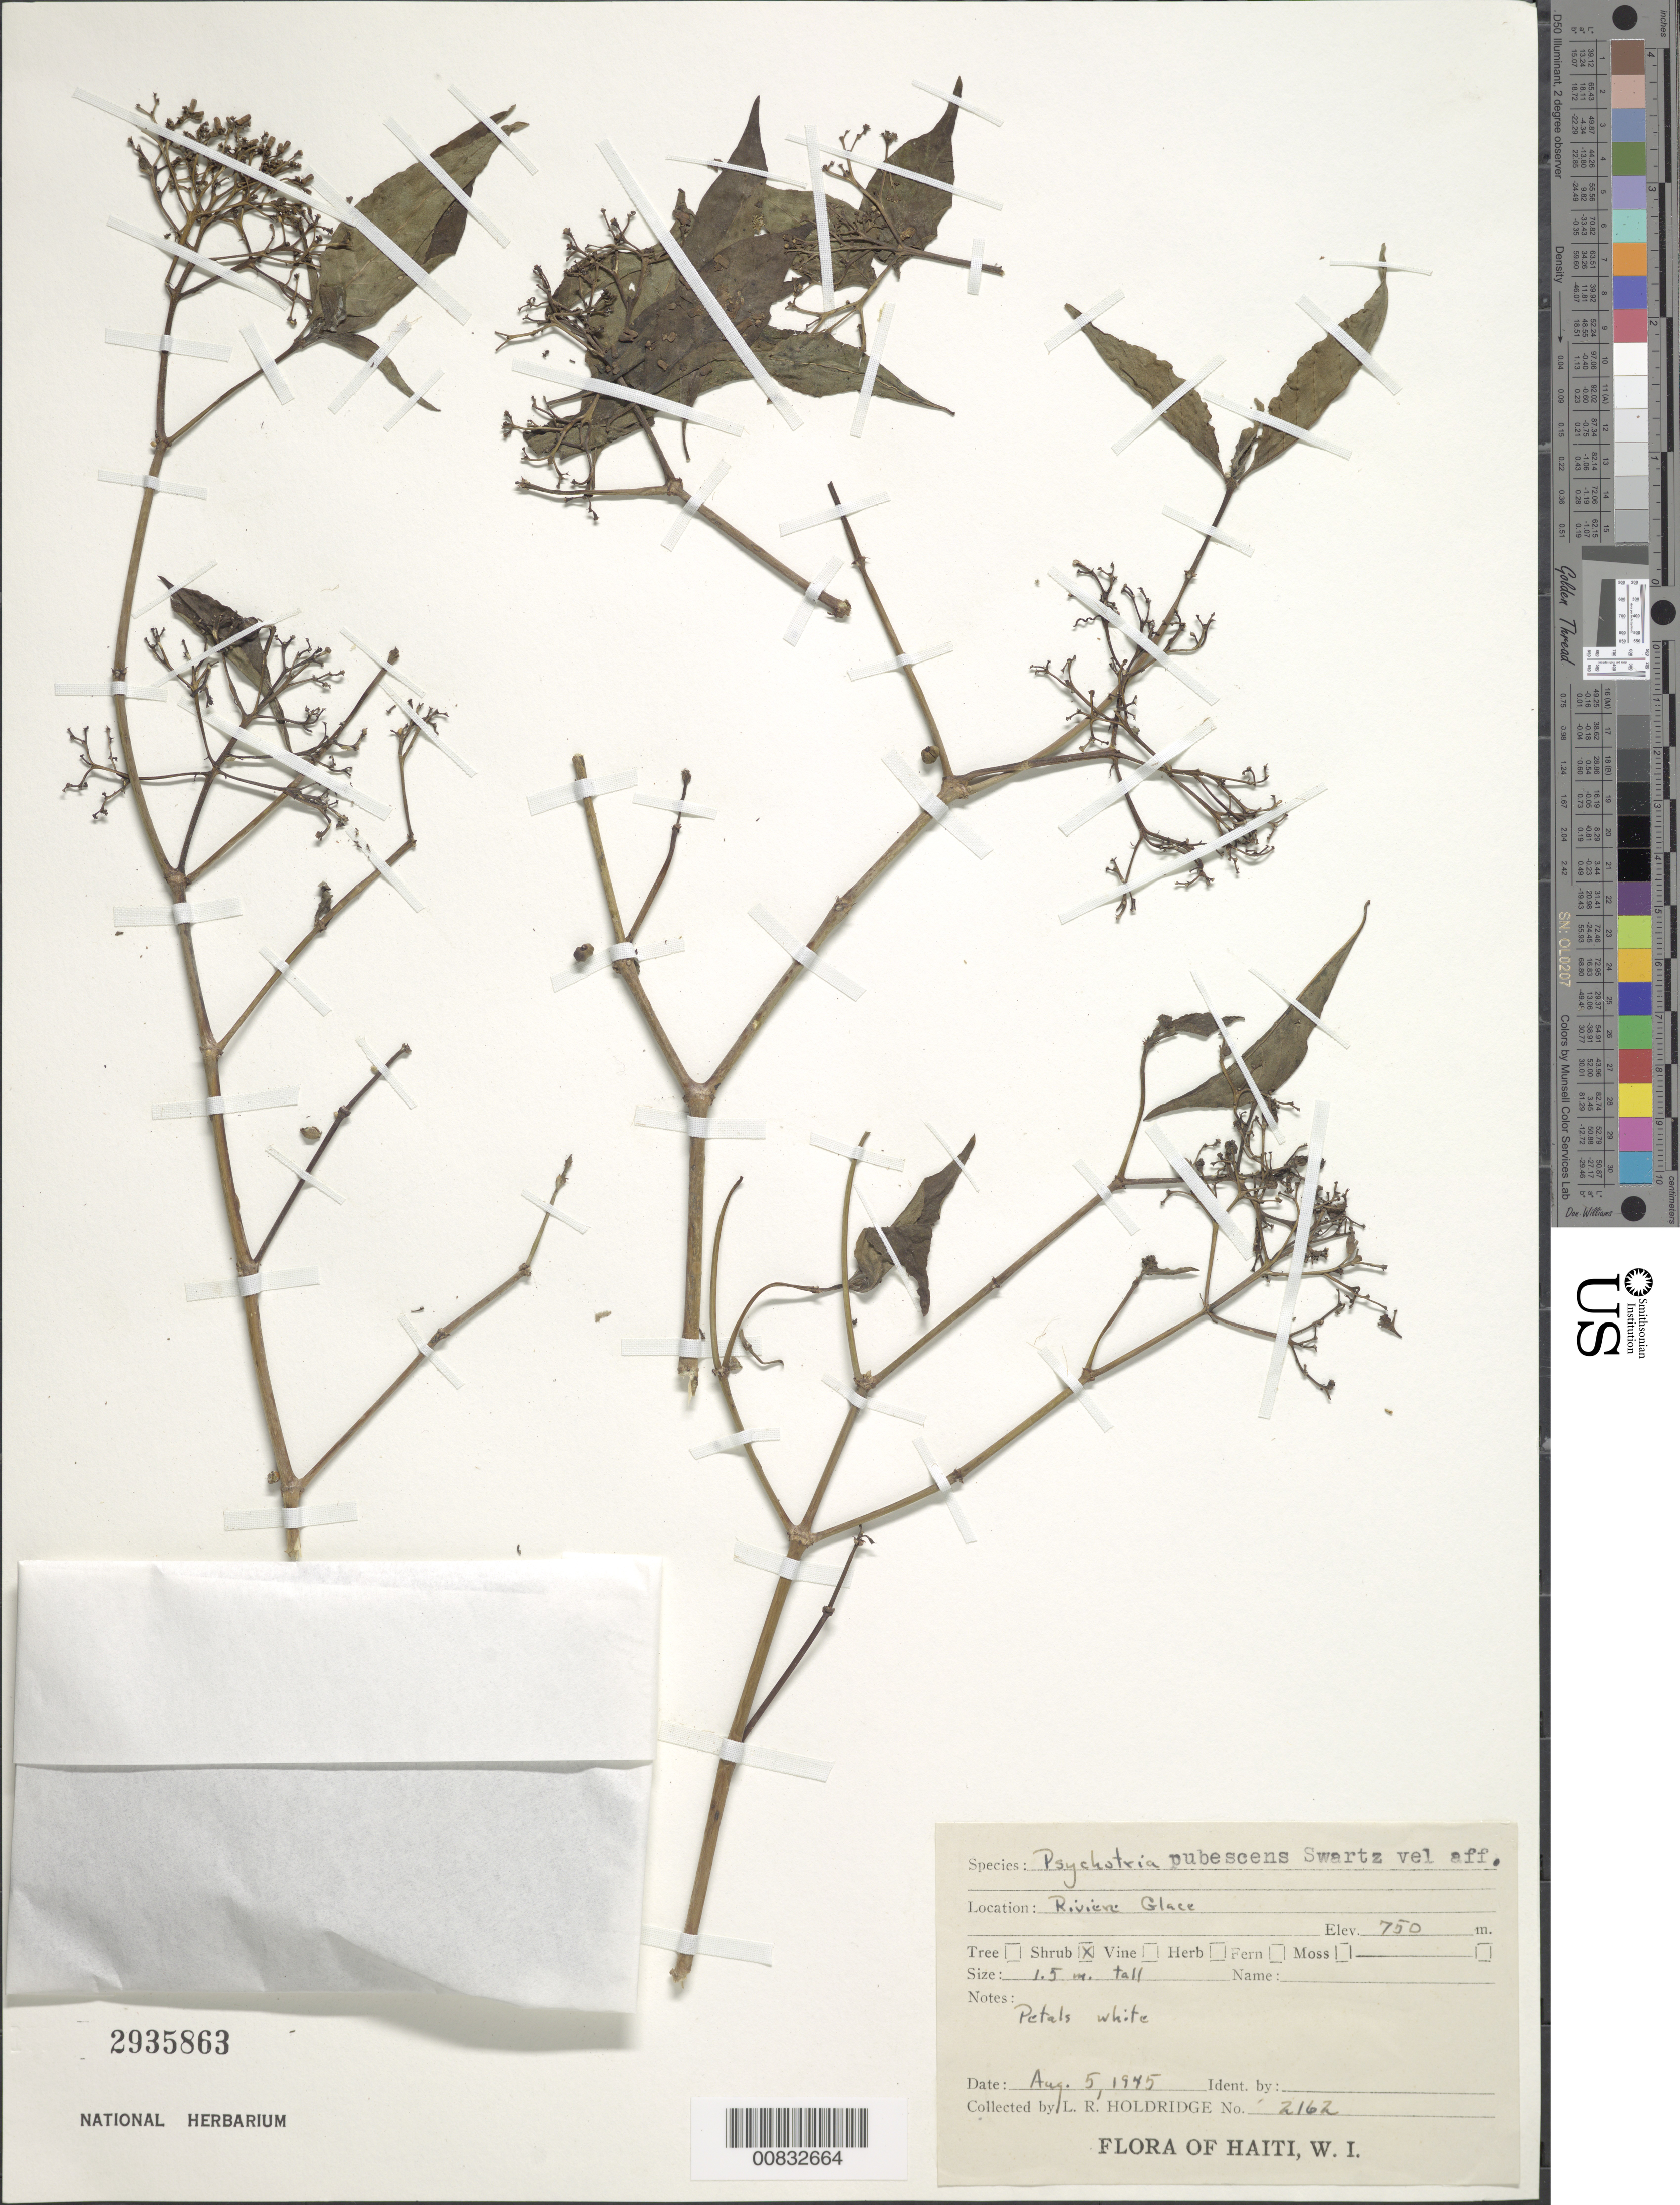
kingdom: Plantae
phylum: Tracheophyta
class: Magnoliopsida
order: Gentianales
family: Rubiaceae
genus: Psychotria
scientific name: Psychotria pubescens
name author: Sw.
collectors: L. Holdridge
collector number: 2162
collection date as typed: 05 Aug 1945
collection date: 1945-08-05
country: Haiti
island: Hispaniola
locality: Rivière Glace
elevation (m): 750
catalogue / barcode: US 2935863